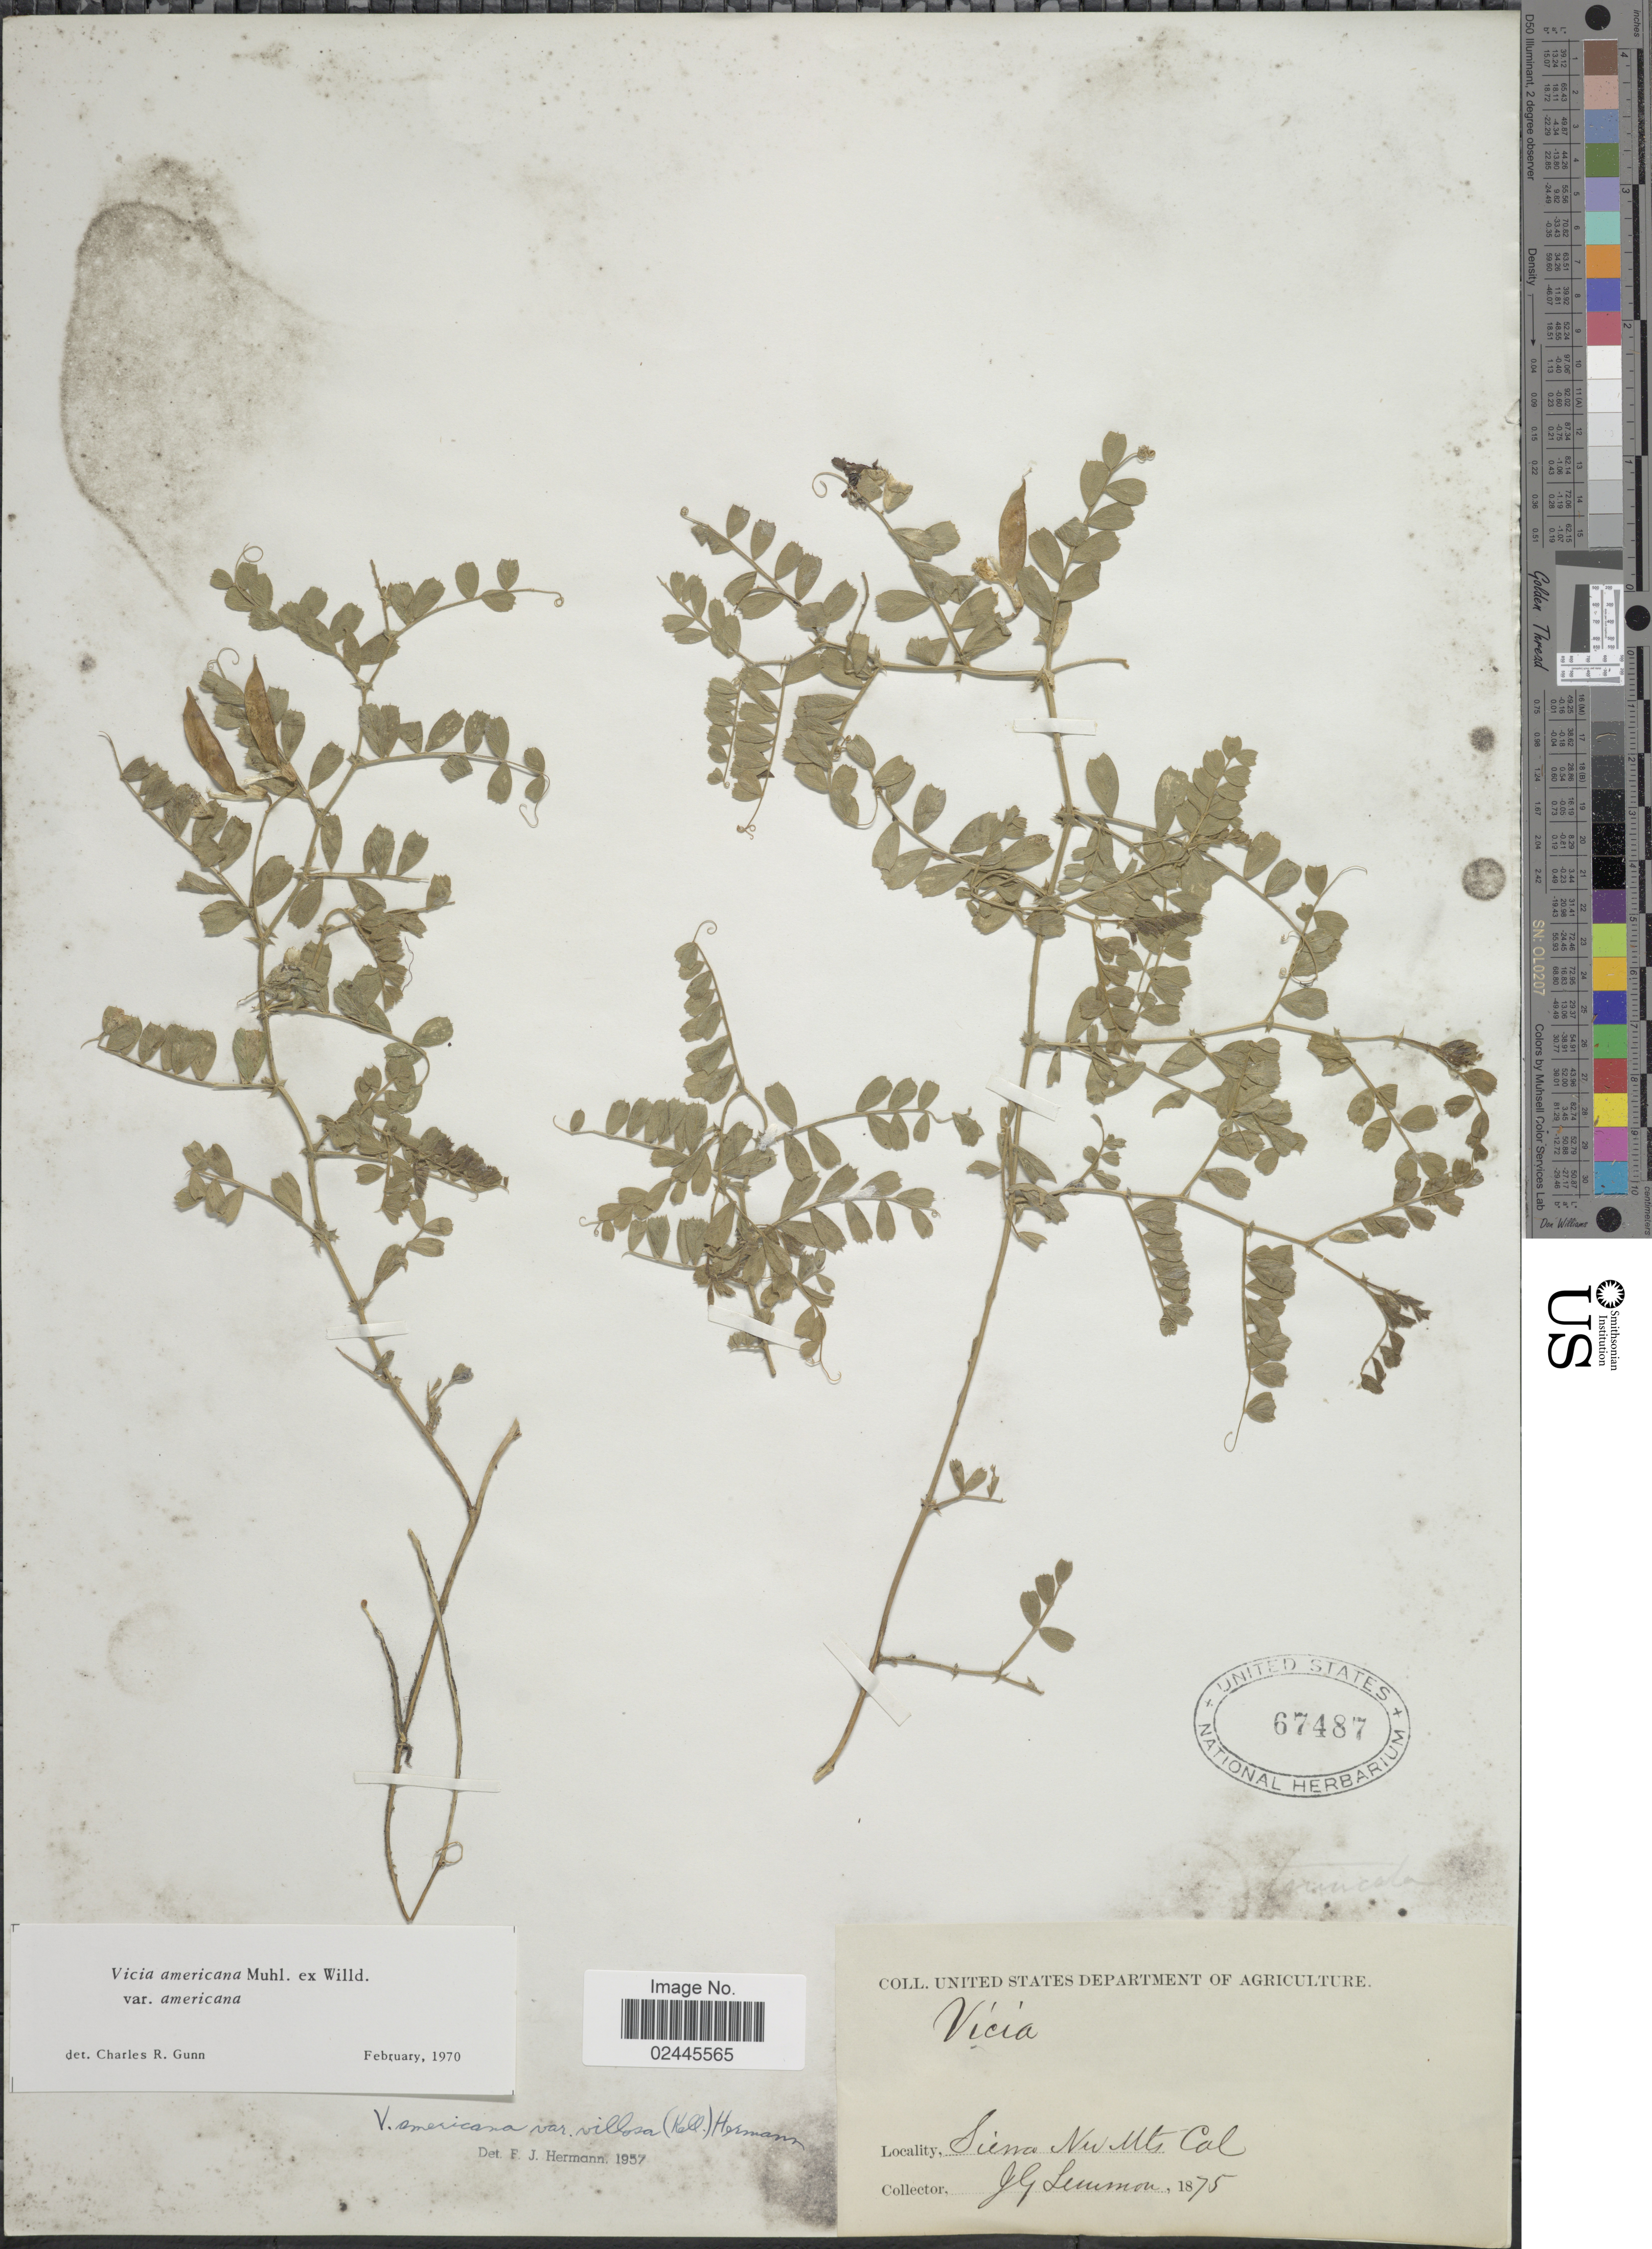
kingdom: Plantae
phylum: Tracheophyta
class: Magnoliopsida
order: Fabales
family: Fabaceae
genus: Vicia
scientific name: Vicia americana var. americana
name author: Muhl. ex Willd.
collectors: J. Lemmon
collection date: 1875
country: United States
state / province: California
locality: Sierra Nev. Mts.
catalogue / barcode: US 67487